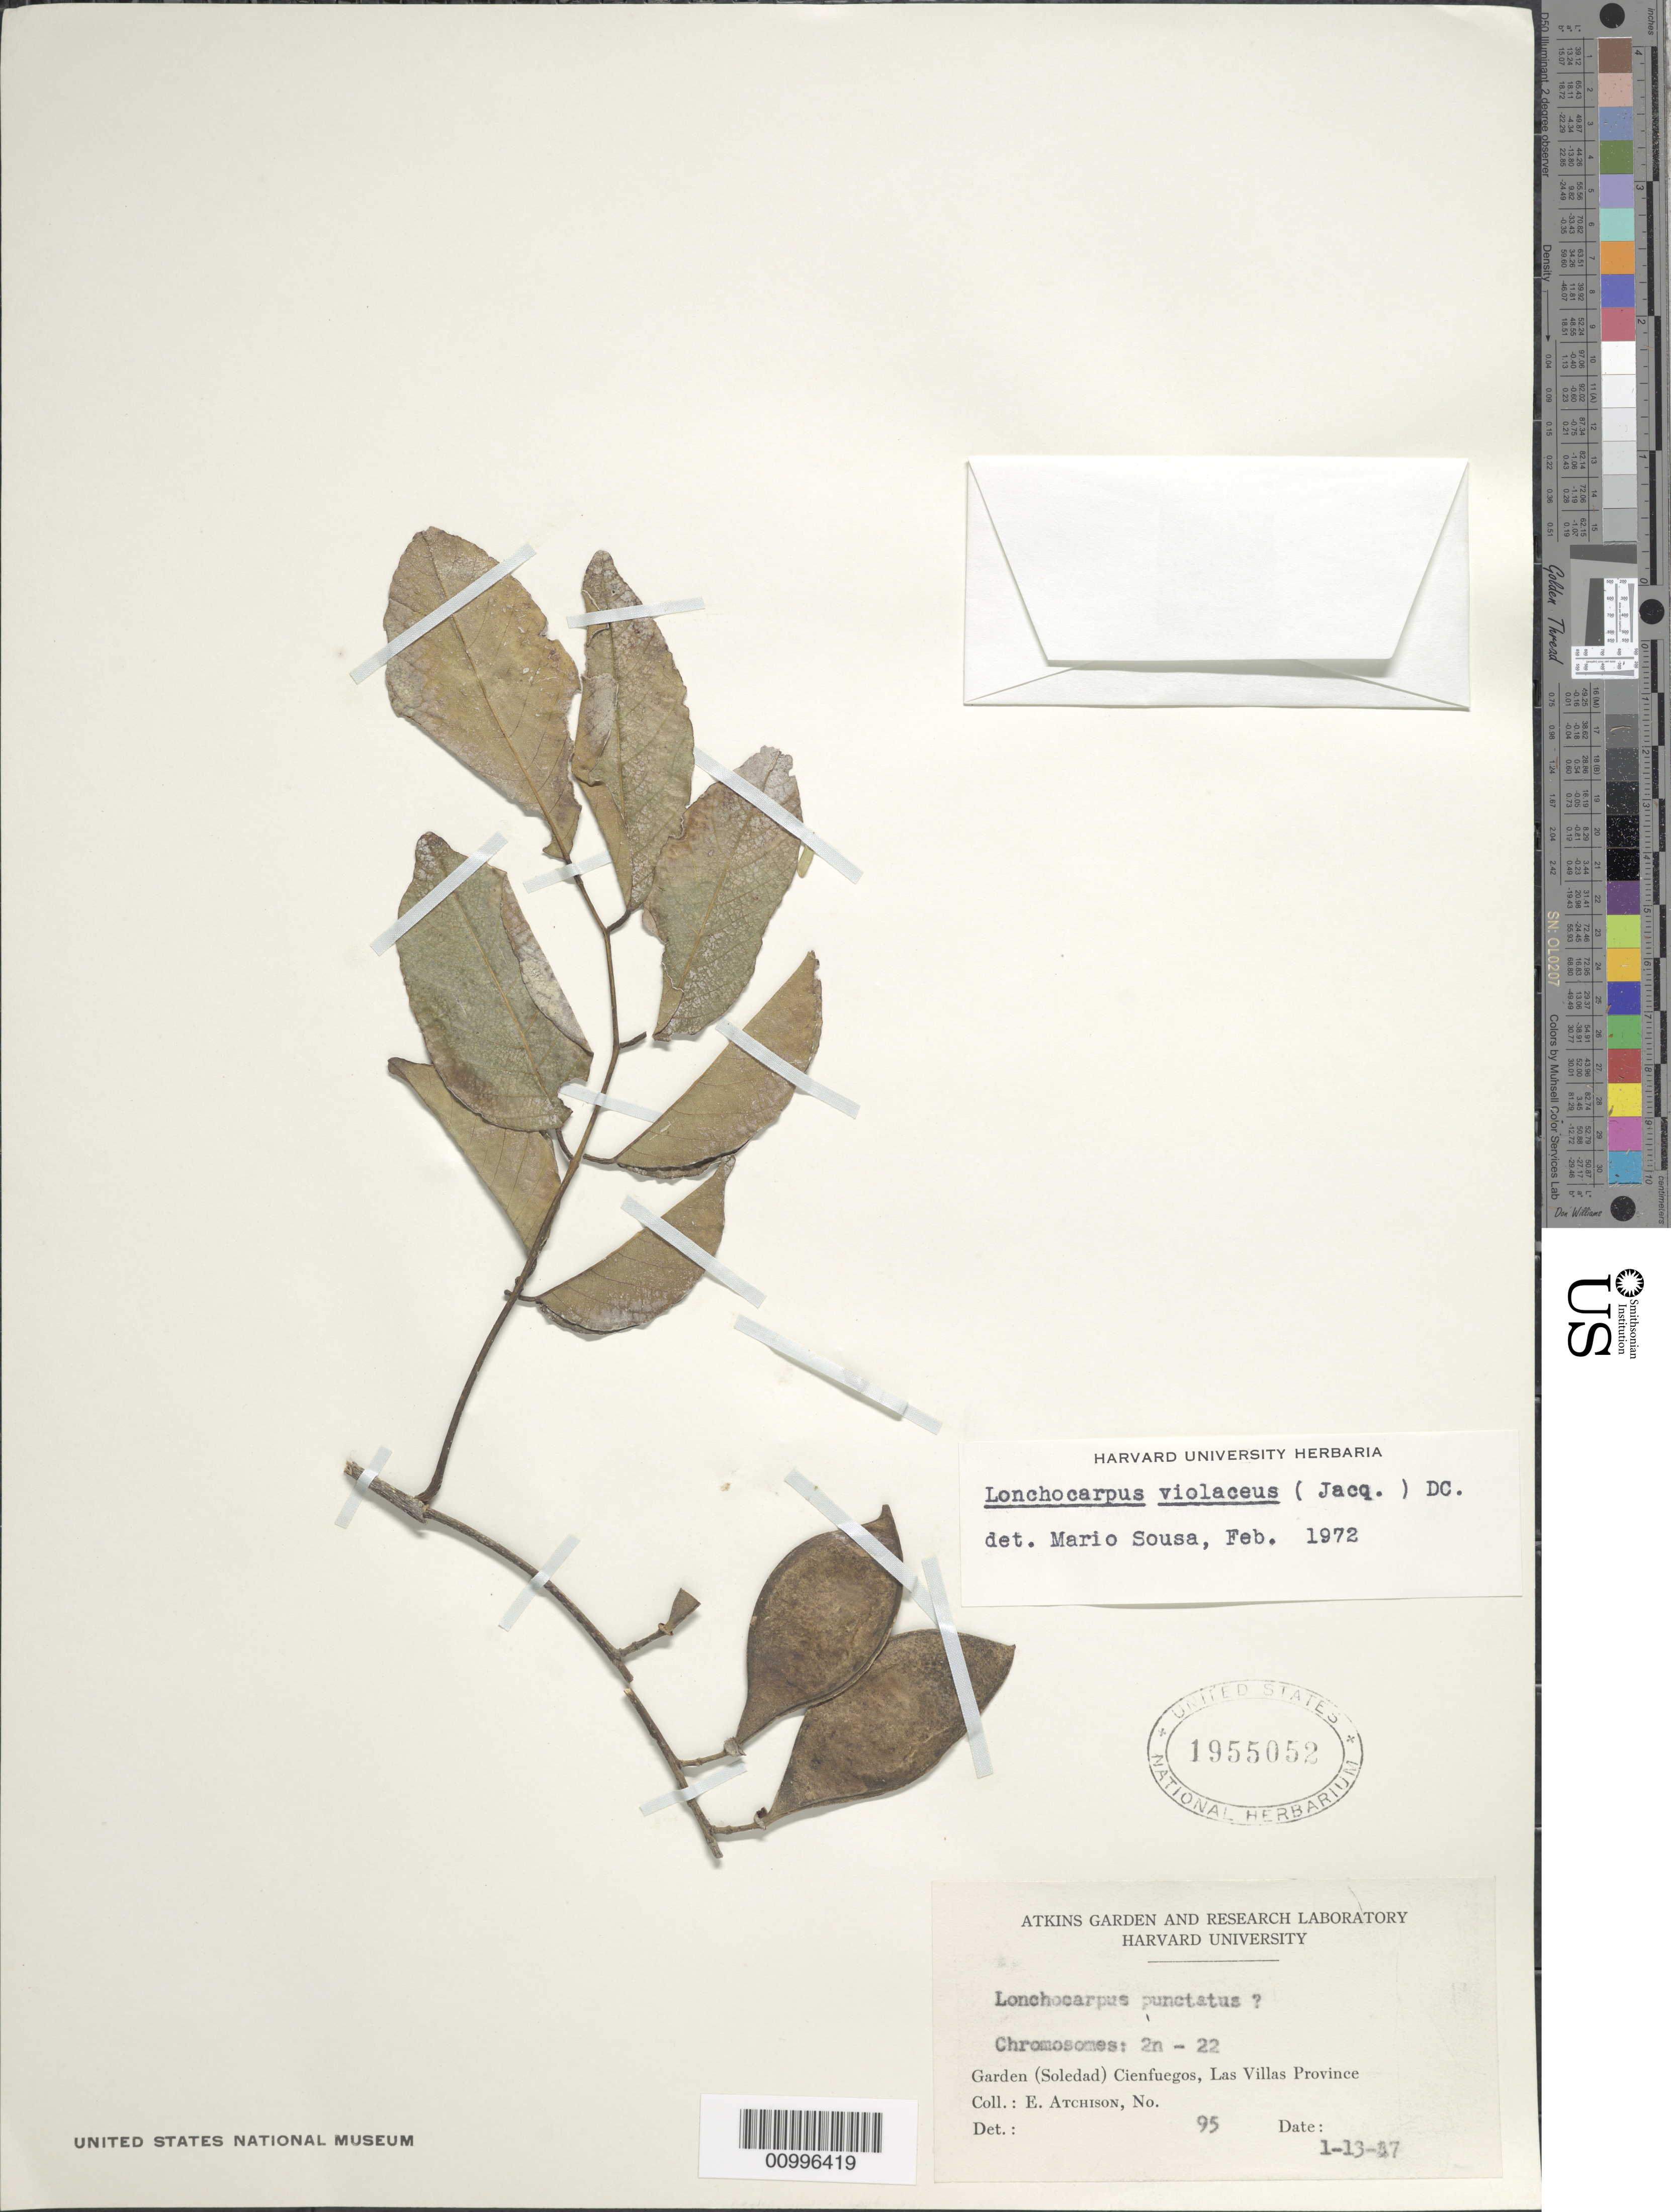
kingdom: Plantae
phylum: Tracheophyta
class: Magnoliopsida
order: Fabales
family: Fabaceae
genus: Lonchocarpus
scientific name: Lonchocarpus violaceus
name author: (Jacq.) DC.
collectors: E. Atchison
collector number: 95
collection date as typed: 13 Jan 1937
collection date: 1937-01-13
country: Cuba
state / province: Cienfuegos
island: Cuba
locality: Garden(Soledad) Cienfuegos, Las Villas Province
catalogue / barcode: US 1955052